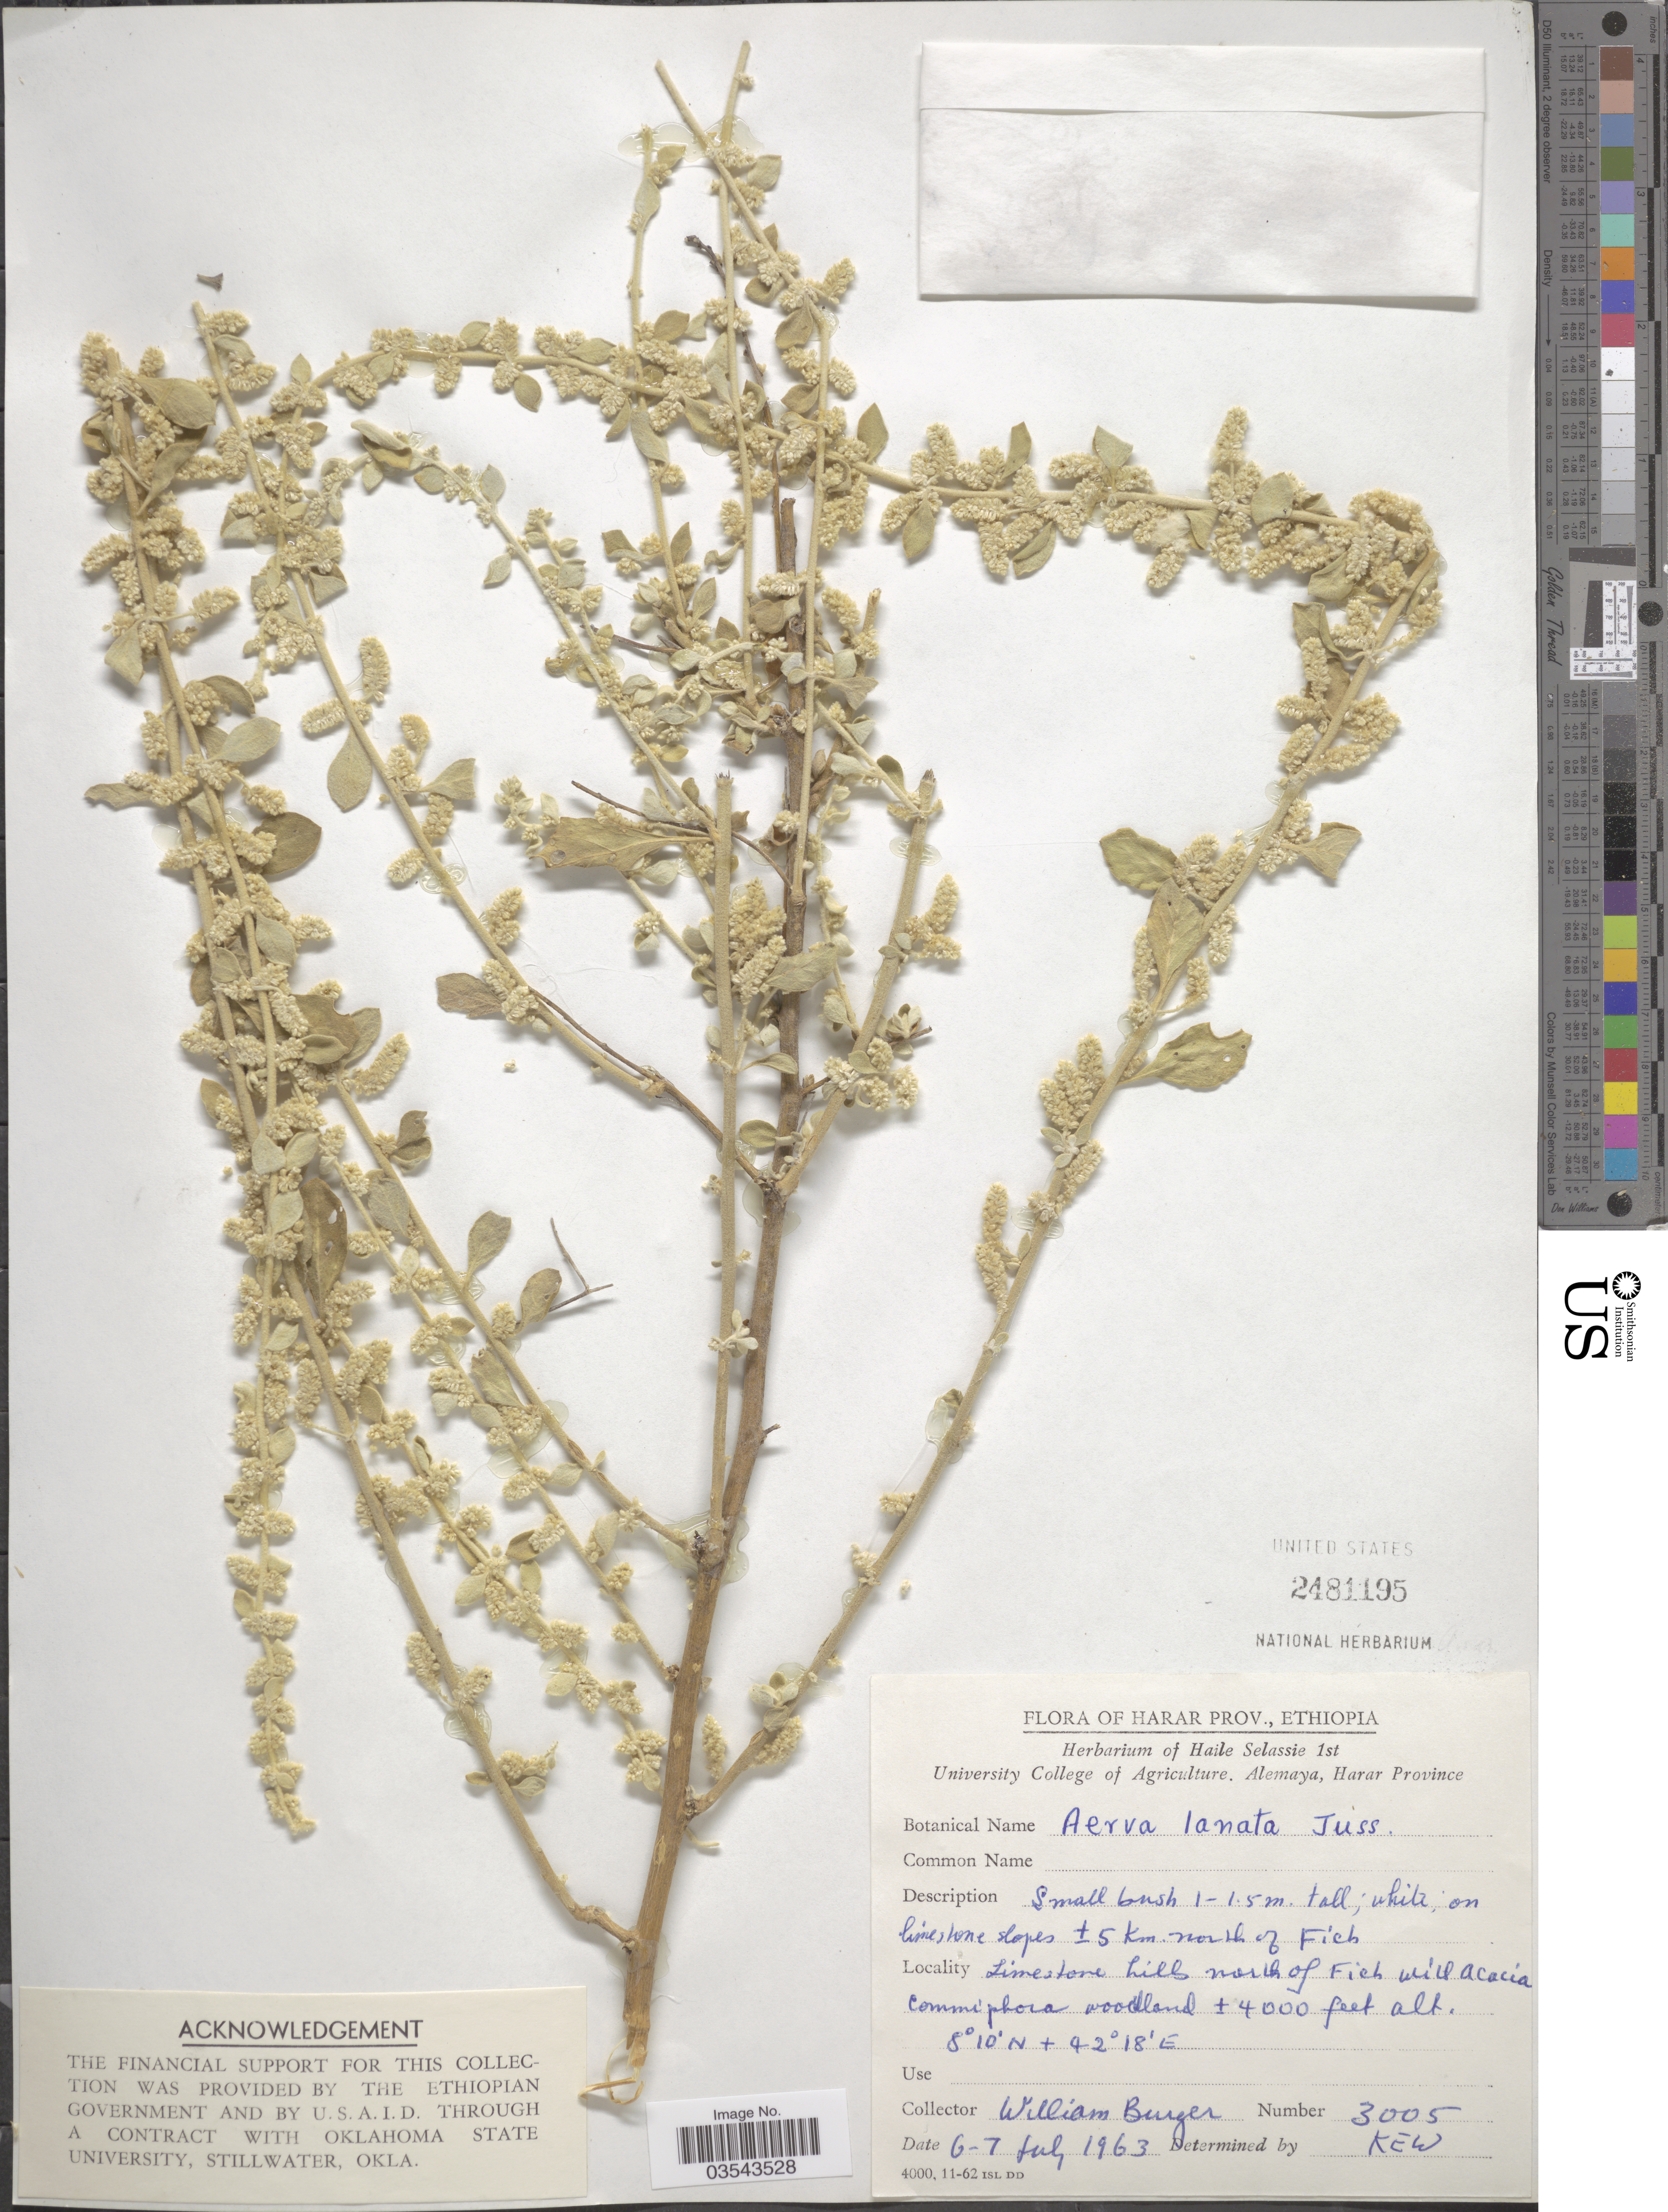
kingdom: Plantae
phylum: Tracheophyta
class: Magnoliopsida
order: Caryophyllales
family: Amaranthaceae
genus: Ouret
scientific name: Ouret lanata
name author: (L.) Kuntze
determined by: U.S. National Herbarium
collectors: W. Burger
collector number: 3005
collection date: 1963-07-06/1963-07-07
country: Ethiopia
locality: Harar Prov., Limestone hills north of Fich [interpreted].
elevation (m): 1219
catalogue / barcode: US 2481195